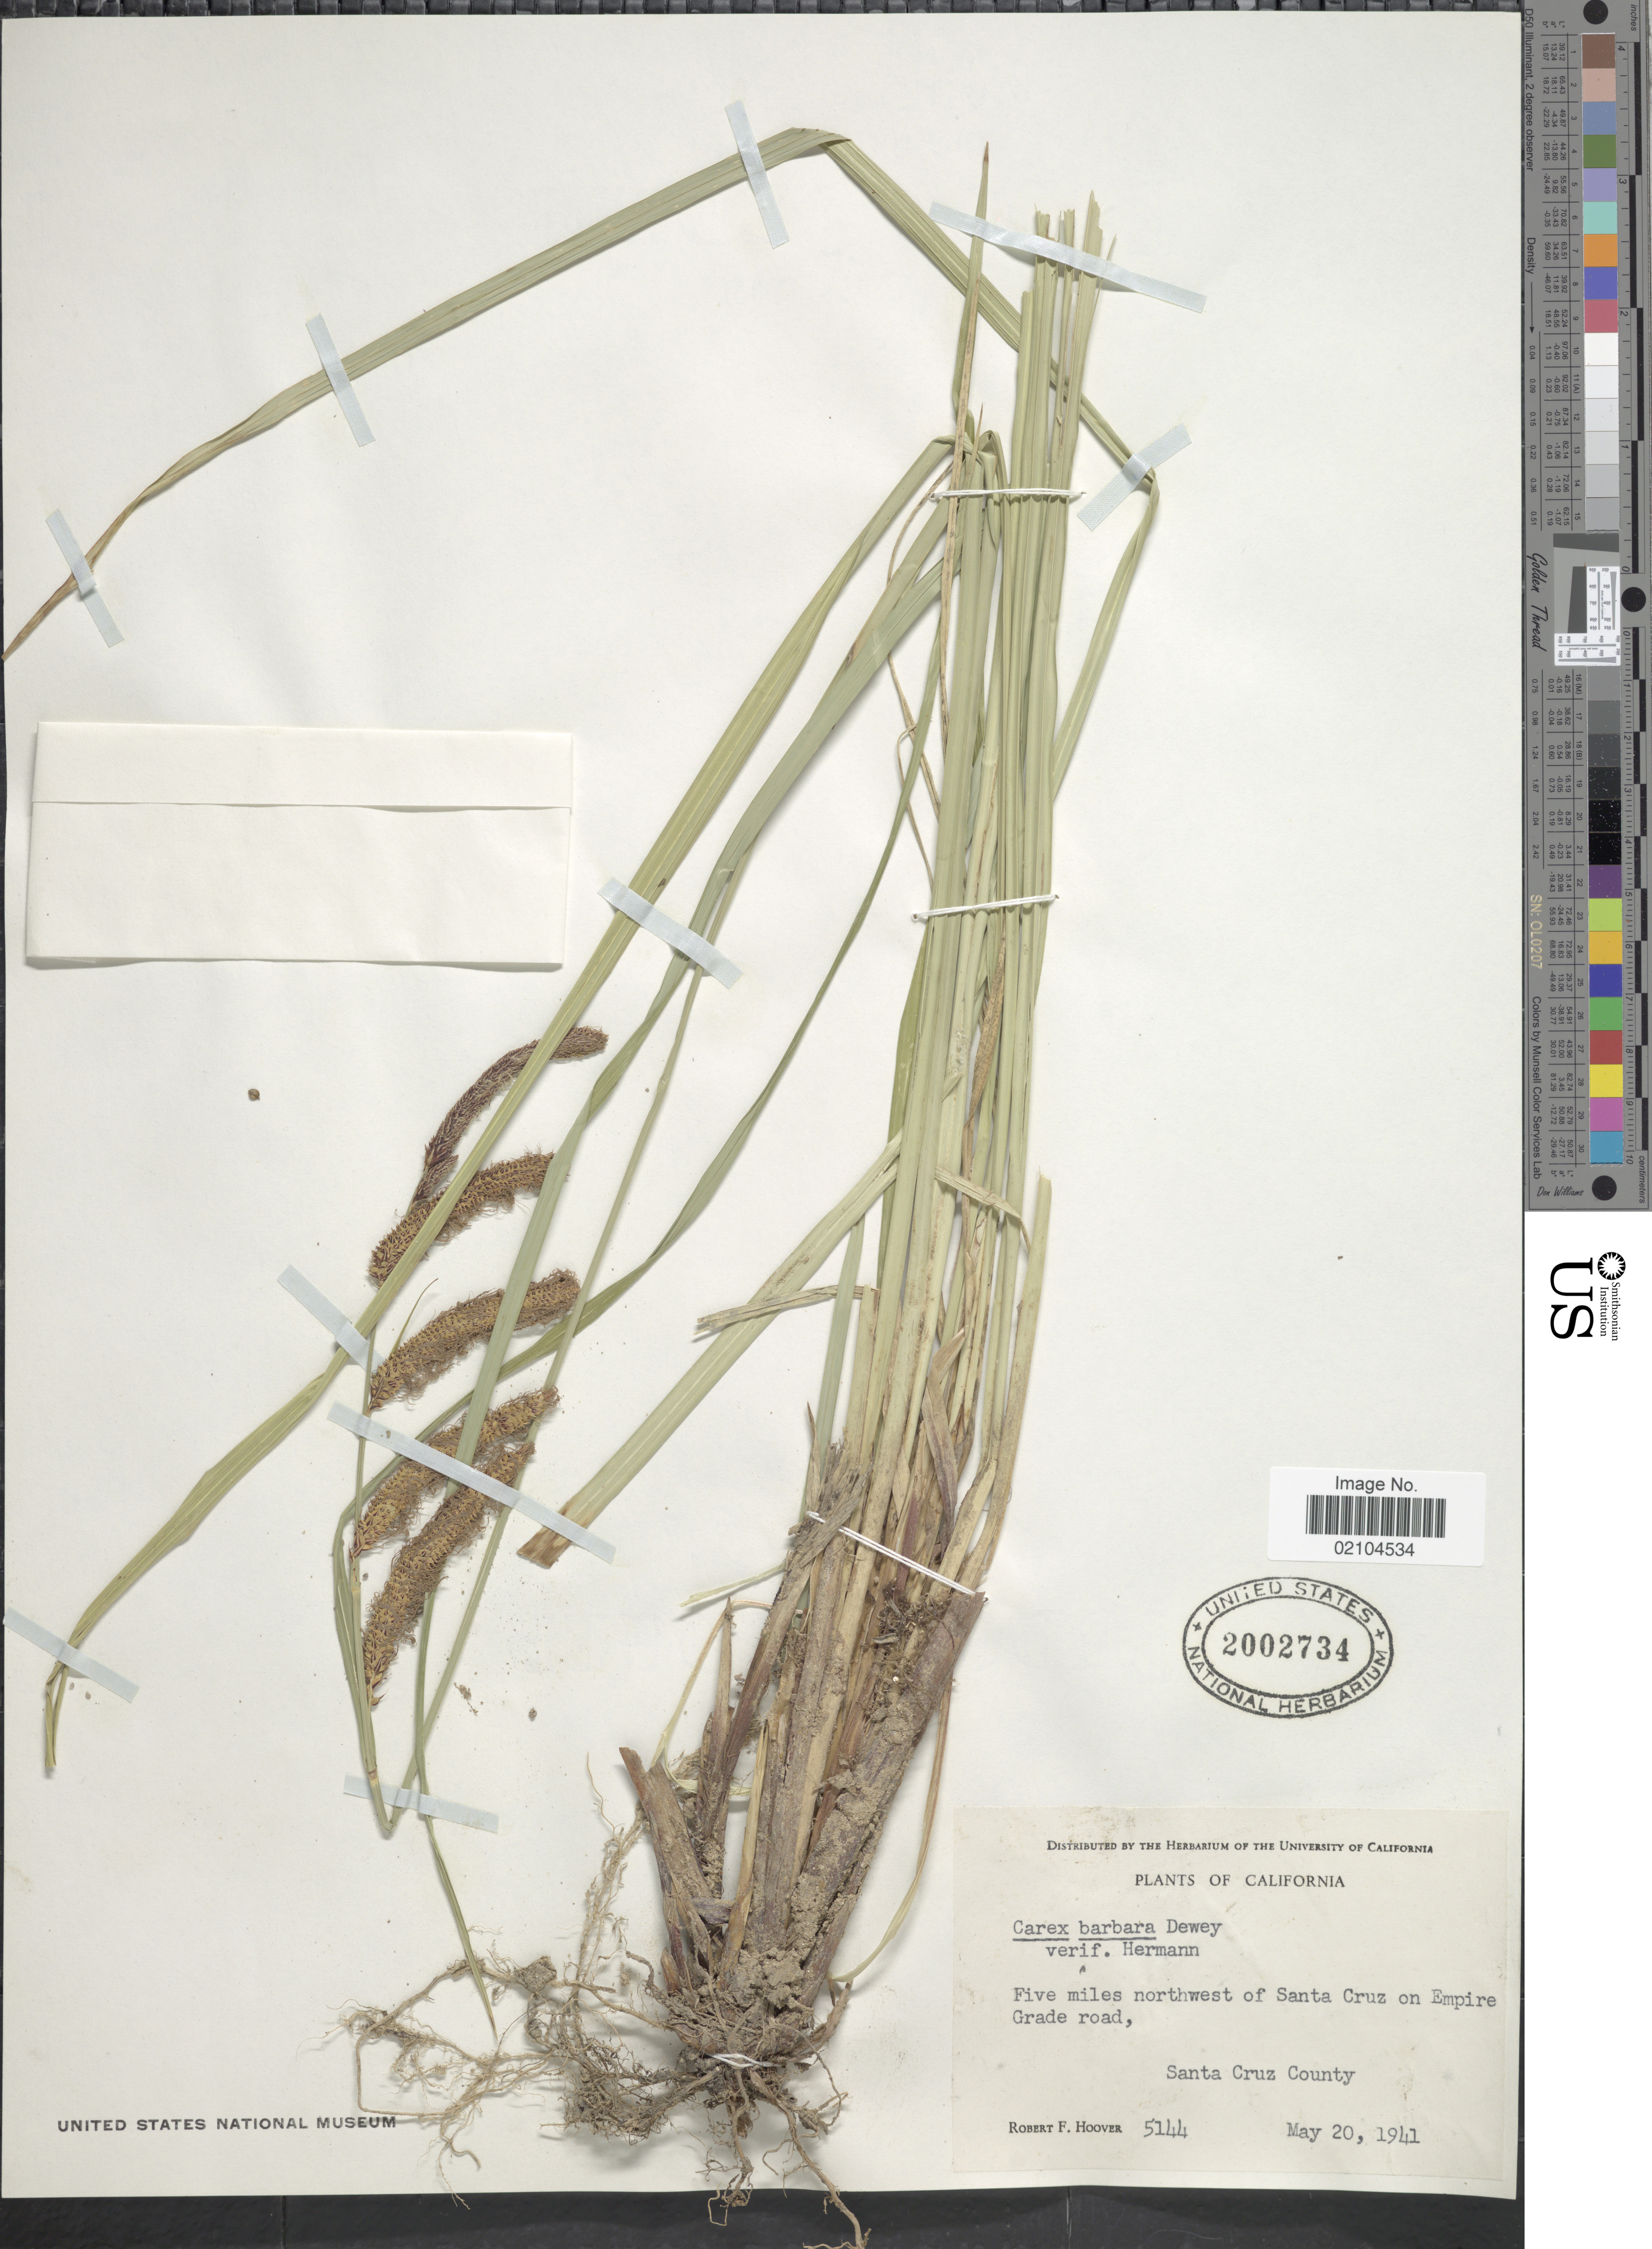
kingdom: Plantae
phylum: Tracheophyta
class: Liliopsida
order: Poales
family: Cyperaceae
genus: Carex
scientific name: Carex barbarae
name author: Dewey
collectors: R. F. Hoover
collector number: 5144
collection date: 1941-05-20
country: United States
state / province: California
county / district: Santa Cruz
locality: Five miles northwest of Santa Cruz on Empire Grade road, Santa Cruz County.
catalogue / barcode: US 2002734